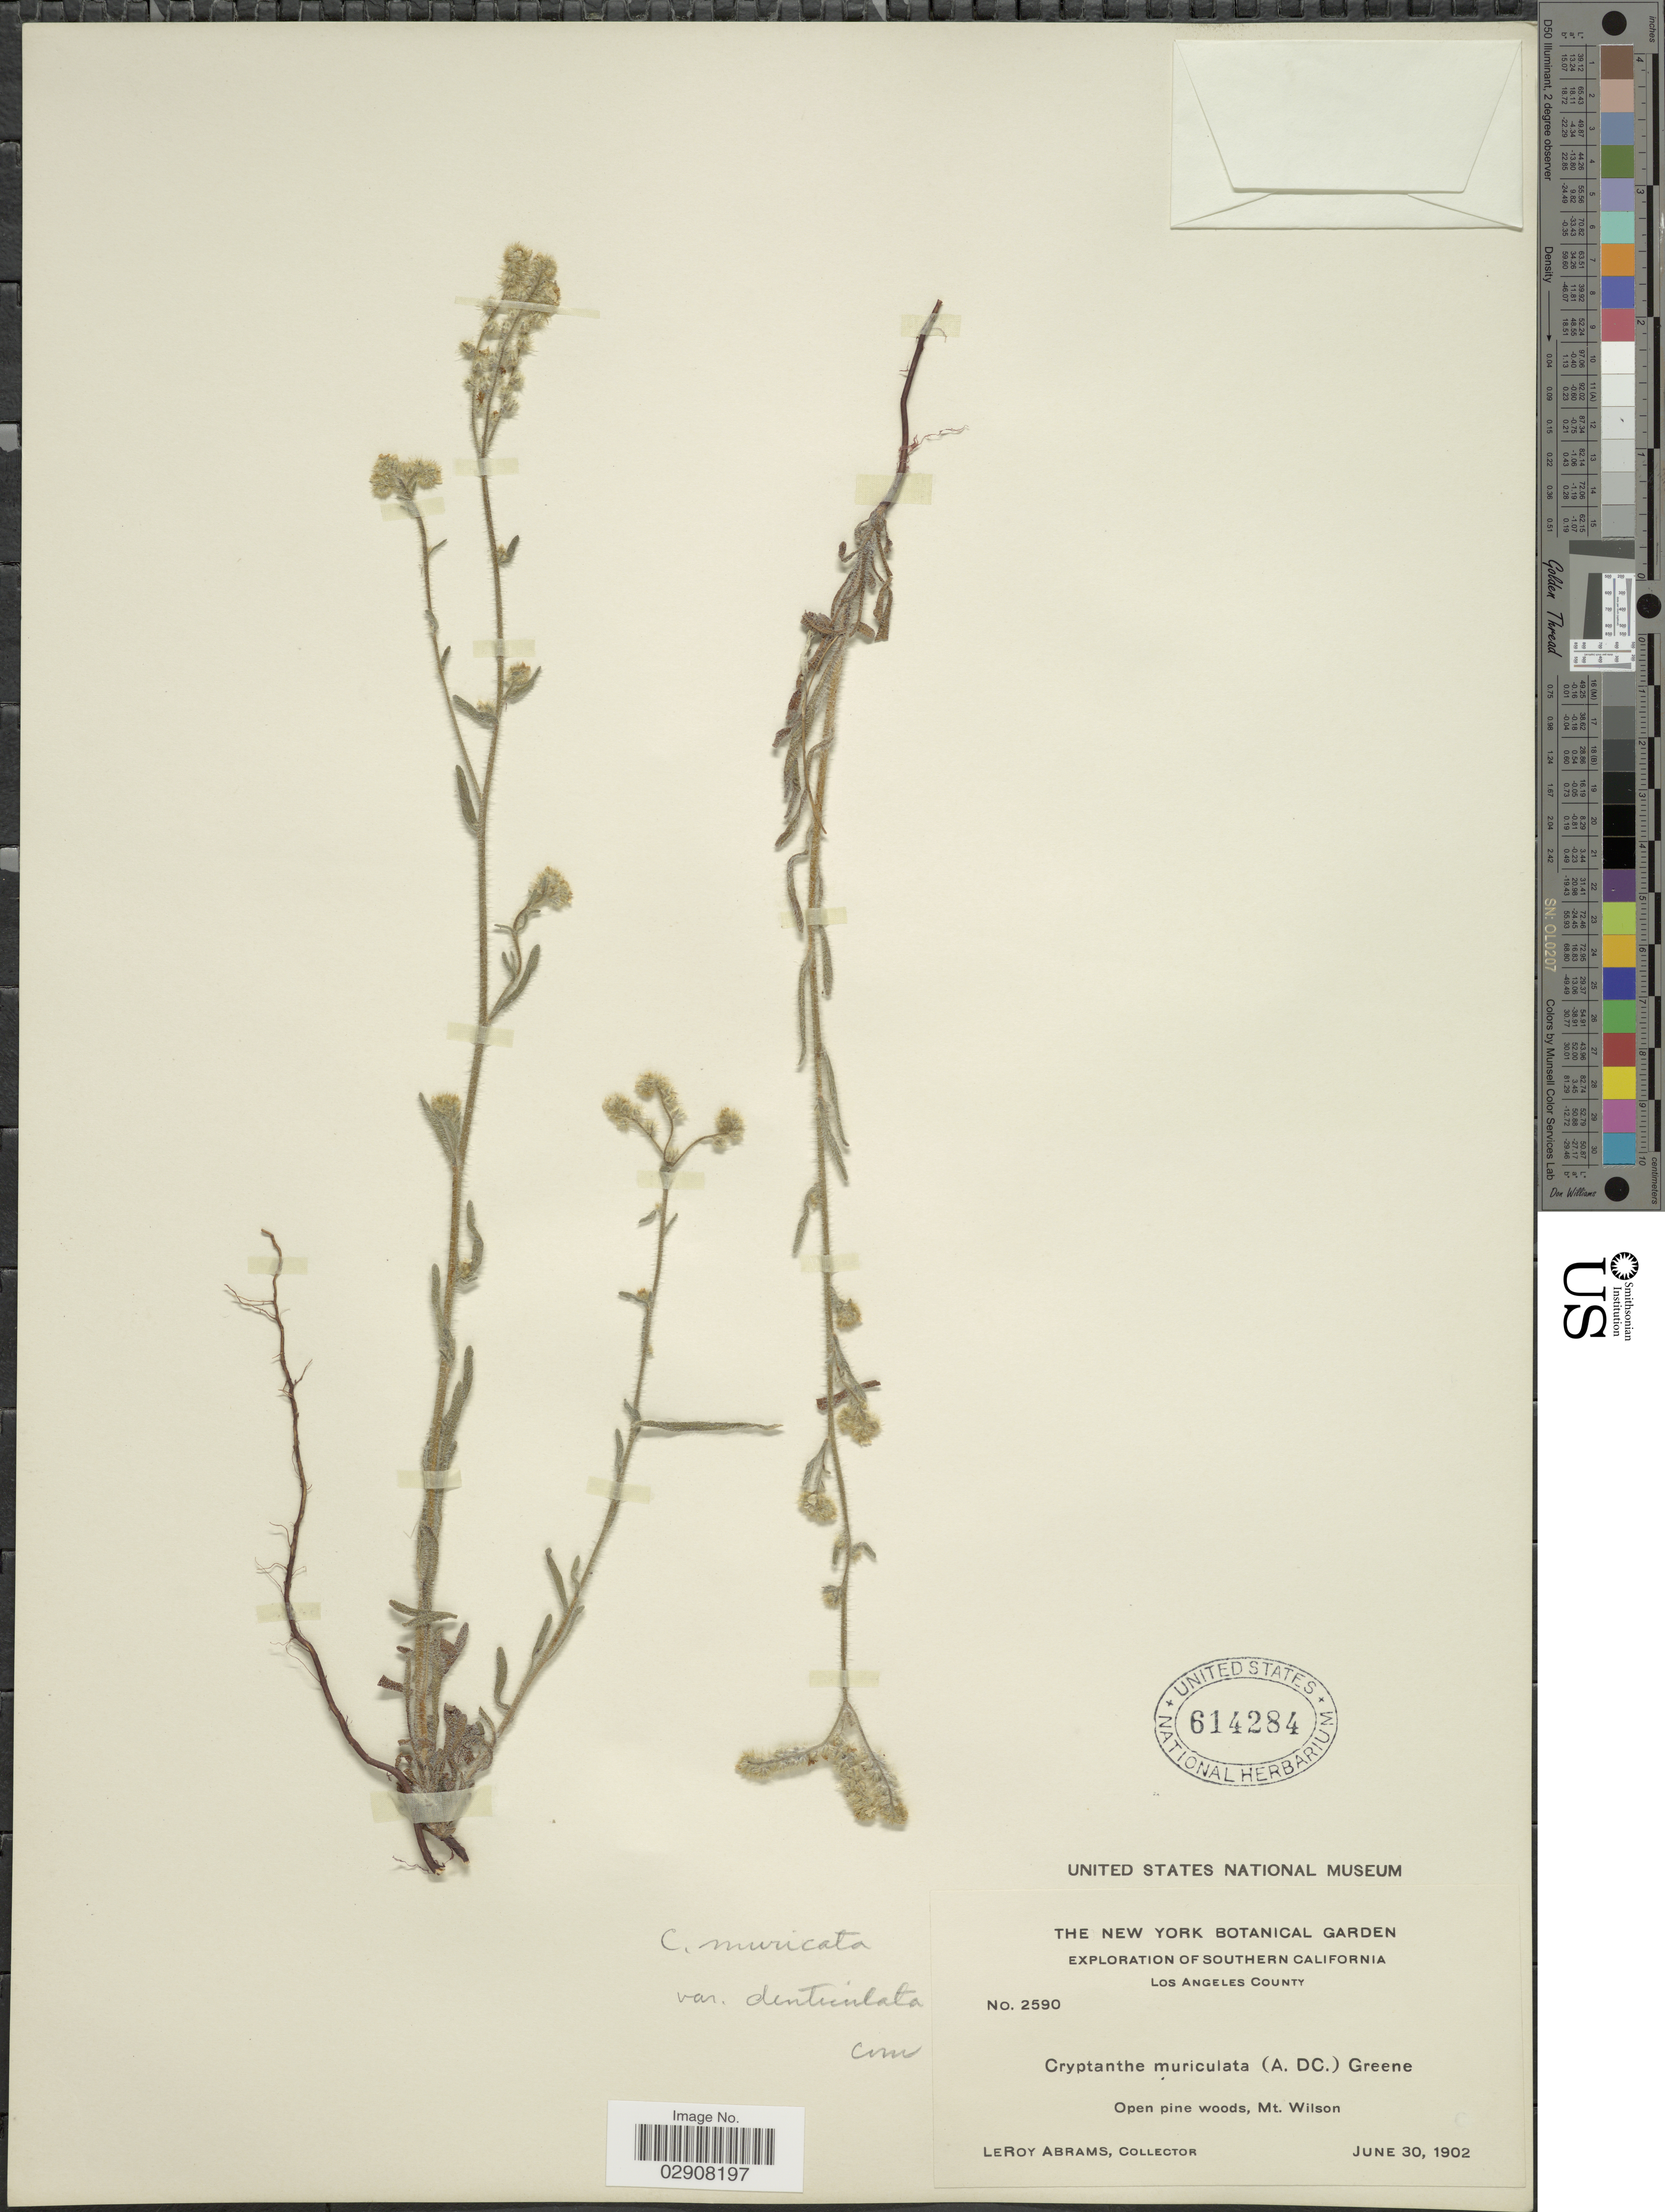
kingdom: Plantae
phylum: Tracheophyta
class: Magnoliopsida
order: Boraginales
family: Boraginaceae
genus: Cryptantha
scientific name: Cryptantha muricata var. denticulata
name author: (Greene) I.M. Johnst.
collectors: L. Abrams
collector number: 2590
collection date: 1902-06-30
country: United States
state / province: California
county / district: Los Angeles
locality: Southern California. Los Angeles County. Open pine woods, Mt. Wilson.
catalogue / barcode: US 614284